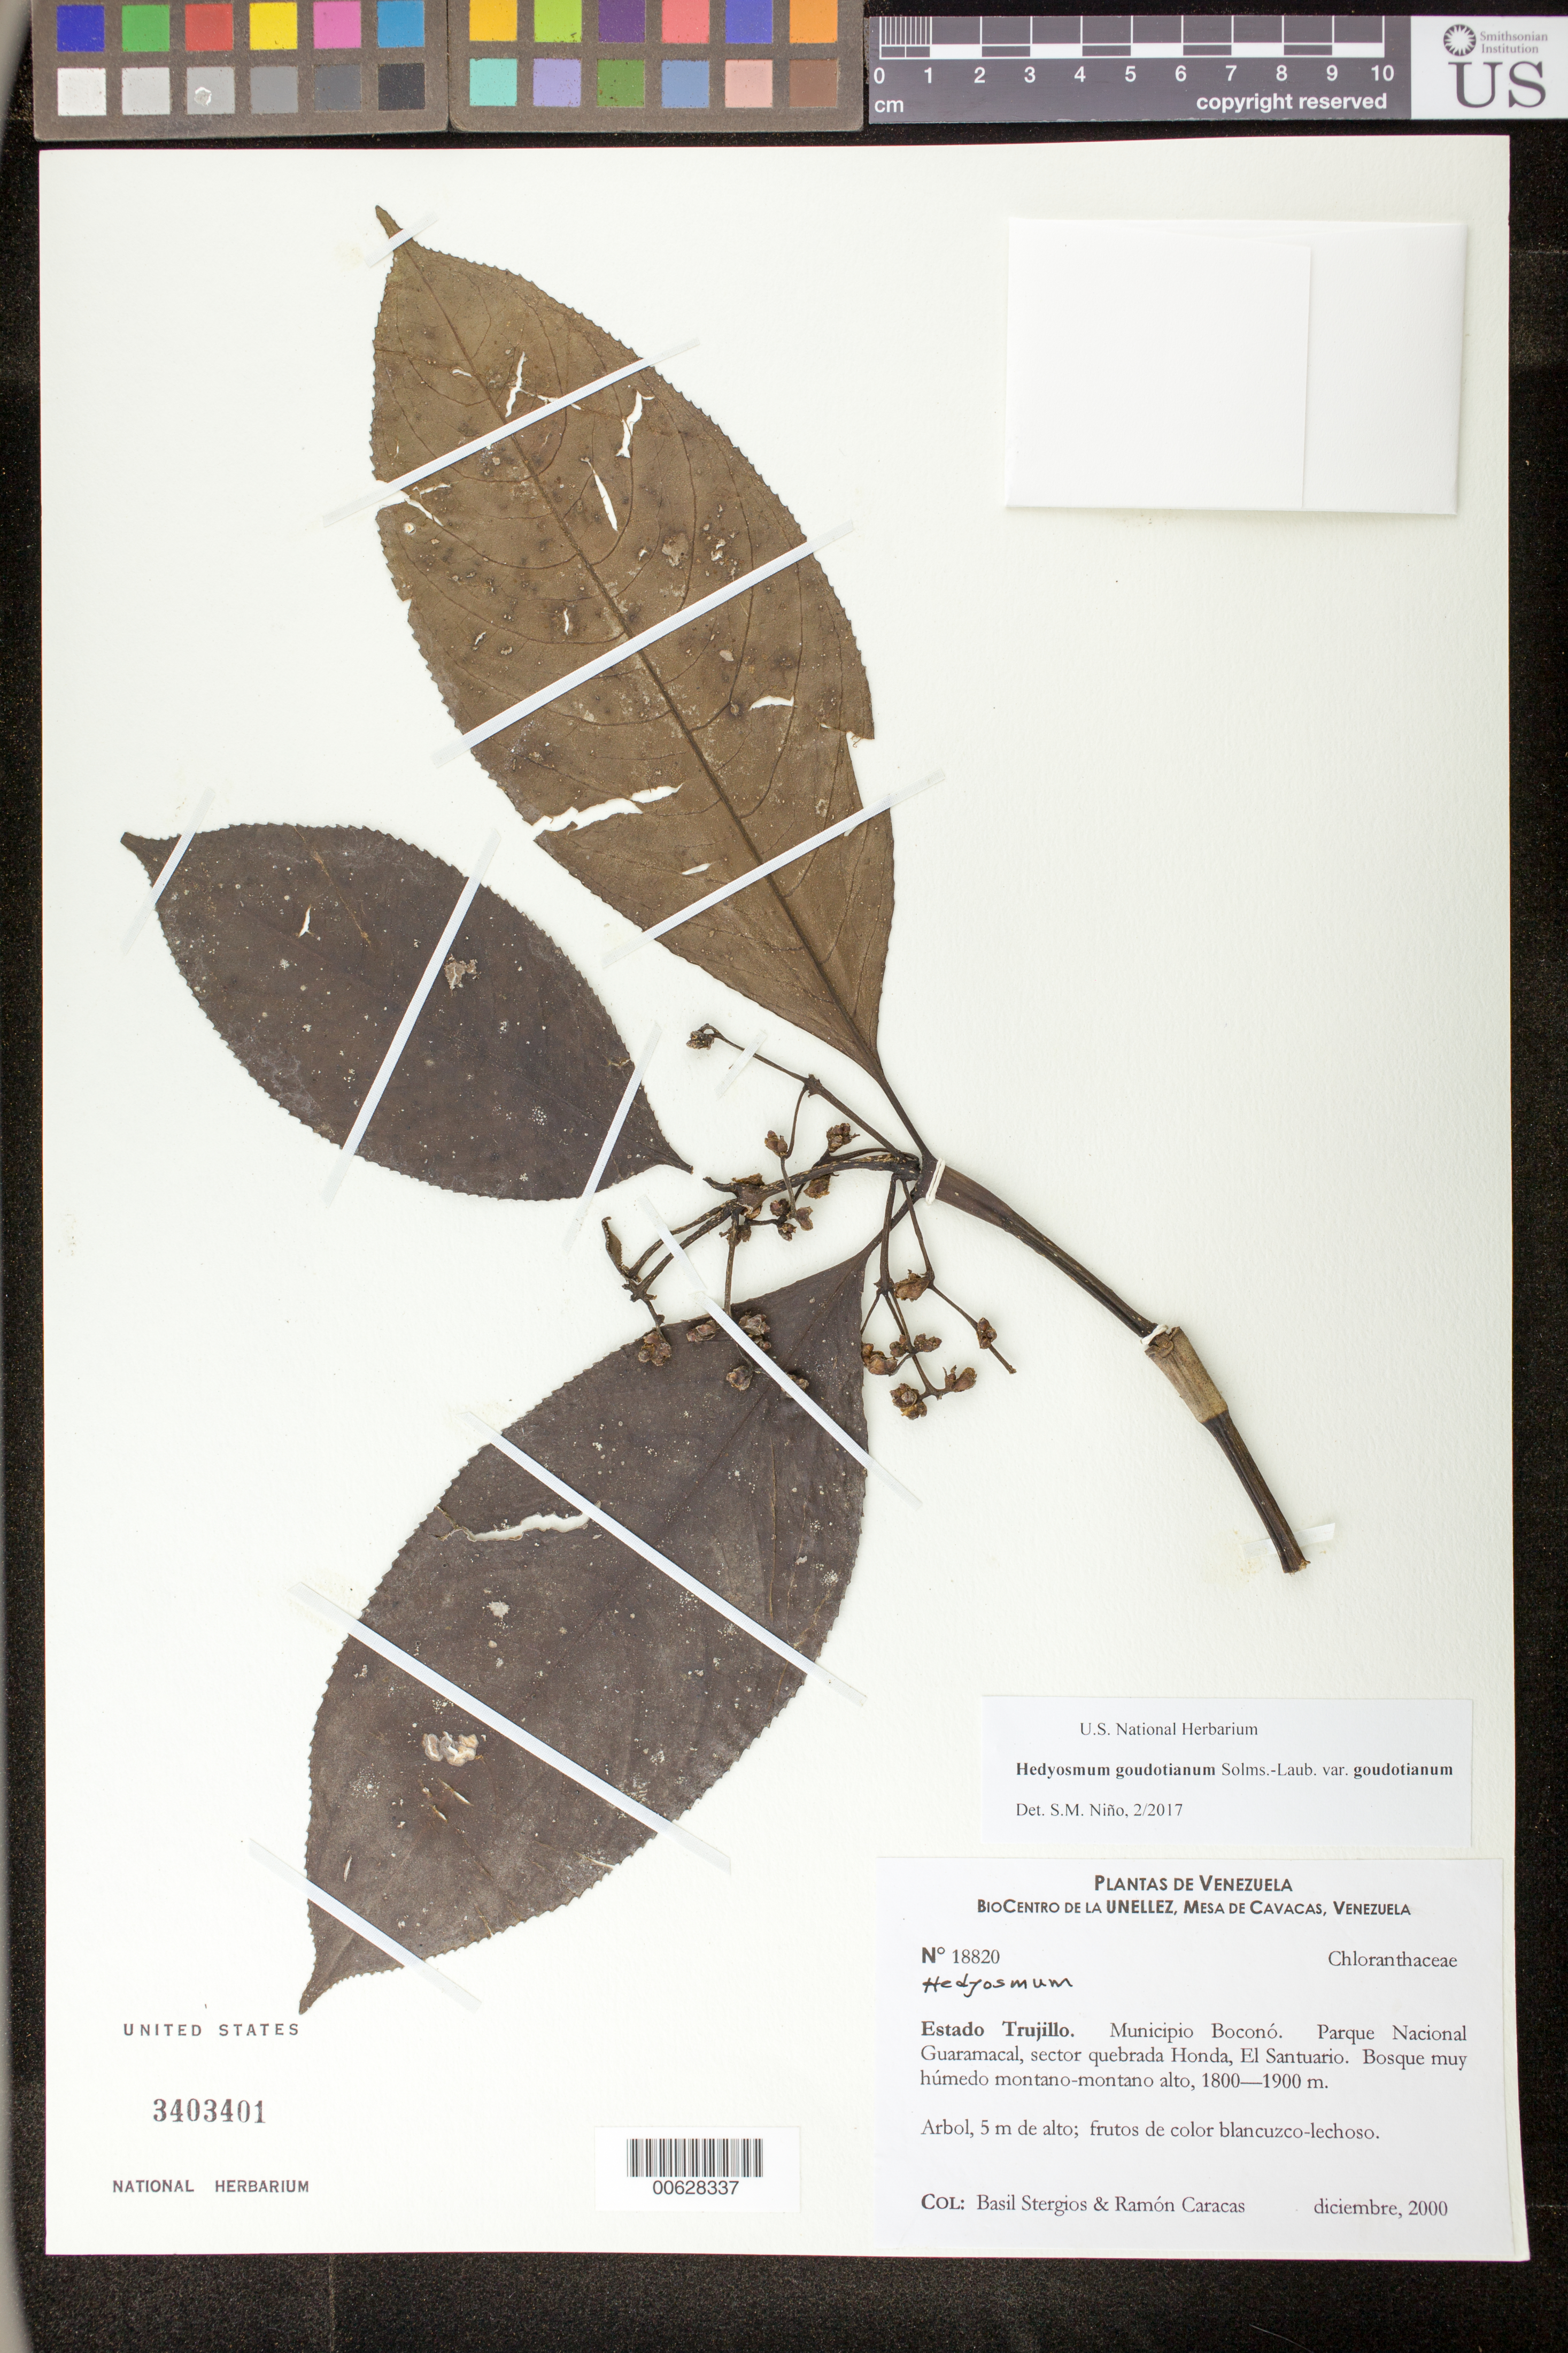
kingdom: Plantae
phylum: Tracheophyta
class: Magnoliopsida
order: Chloranthales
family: Chloranthaceae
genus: Hedyosmum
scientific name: Hedyosmum goudotianum var. goudotianum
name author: Solms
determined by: Niño, S. M., (PORT), BioCentro-UNELLEZ (VENEZUELA)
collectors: B. G. Stergios & R. Caracas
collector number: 18820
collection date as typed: Dec 2000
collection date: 2000-12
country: Venezuela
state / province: Trujillo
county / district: Boconó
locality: Parque Nacional Guaramacal, quebrada Honda, El Santuario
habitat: Bosque muy húmedo montano-montano alto.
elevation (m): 1800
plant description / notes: PORT, TEX, US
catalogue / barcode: US 3403401